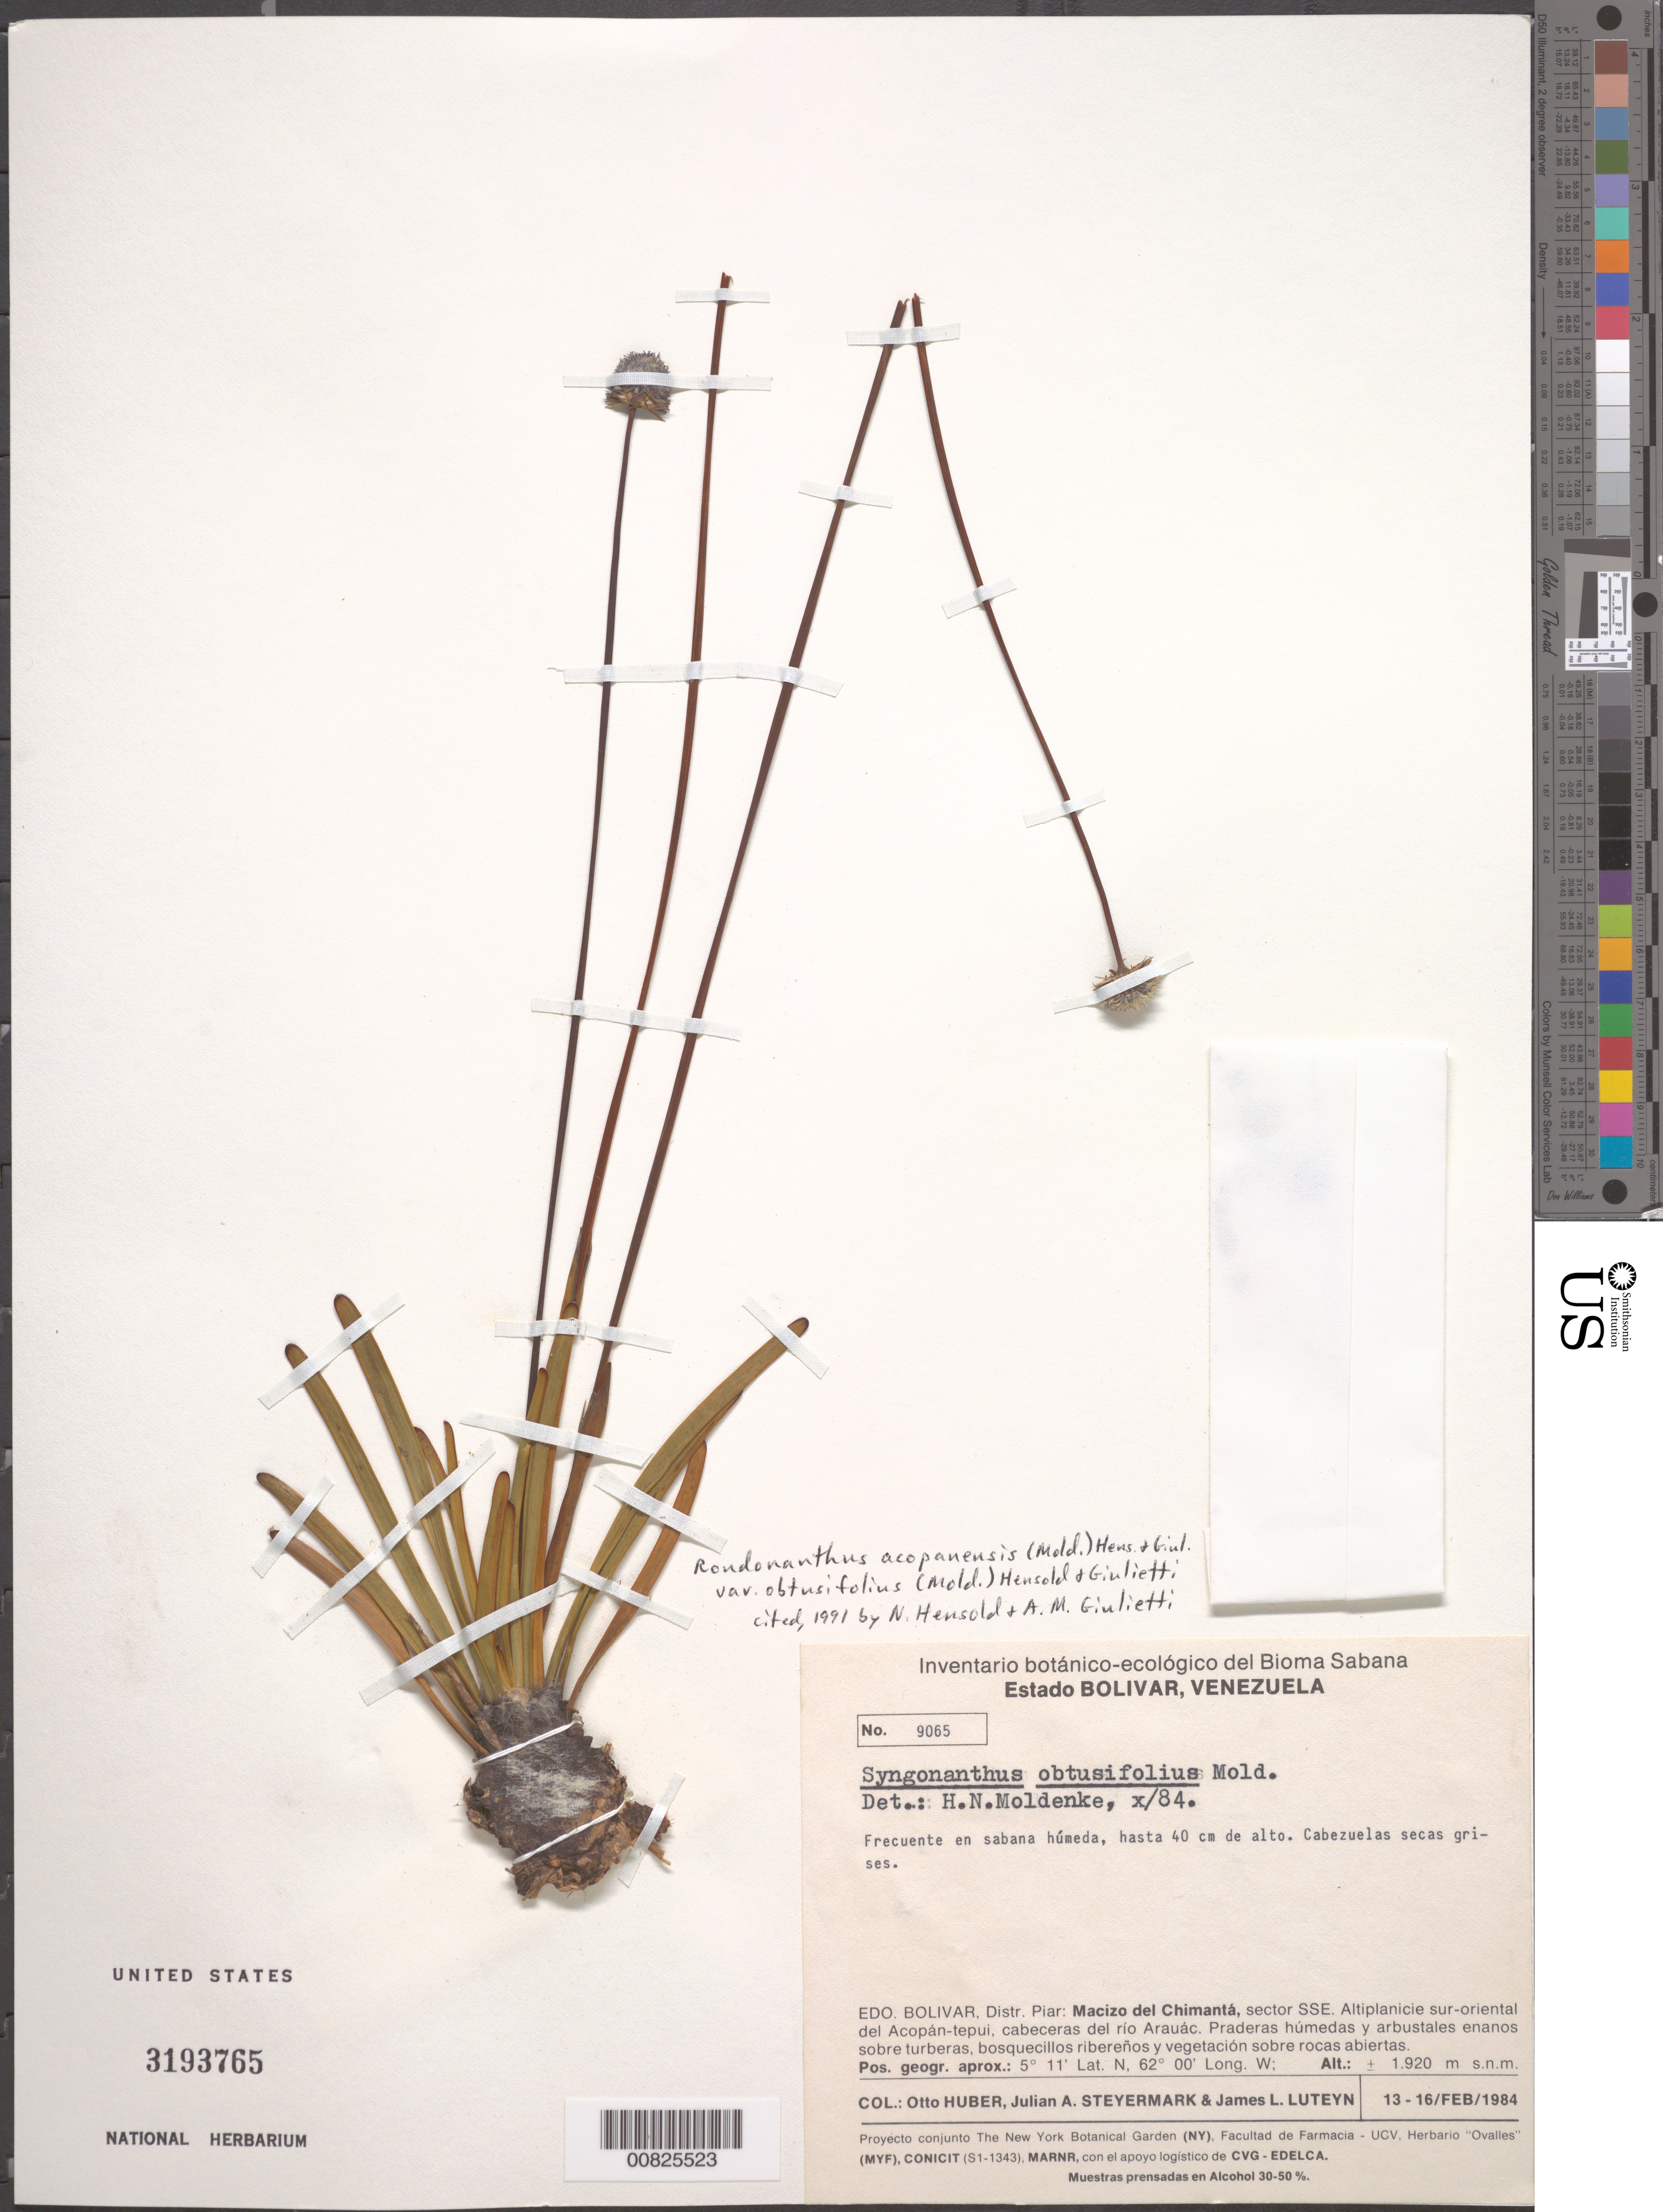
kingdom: Plantae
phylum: Tracheophyta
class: Liliopsida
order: Poales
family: Eriocaulaceae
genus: Rondonanthus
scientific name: Rondonanthus acopanensis var. obtusifolius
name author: (Moldenke) Hensold & Giul.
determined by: Giulietti, A. M.; Hensold, N.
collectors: O. Huber, J. Steyermark & J. L. Luteyn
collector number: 9065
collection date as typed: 13-Feb-84 to 16-Feb-84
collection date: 1984-02-13/1984-02-16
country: Venezuela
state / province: Bolívar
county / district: Piar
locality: Macizo del Chimantá, sector SSE, Altiplanicie sur-oriental del Acopán-tepuí; cabeceras del río Arauác.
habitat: Praderas húmedas y arbustales enanos sobre turberas, bosquecillos ribereños y vegetación sobre rocas abiertas; sabana húmeda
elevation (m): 1920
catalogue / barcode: US 3193765